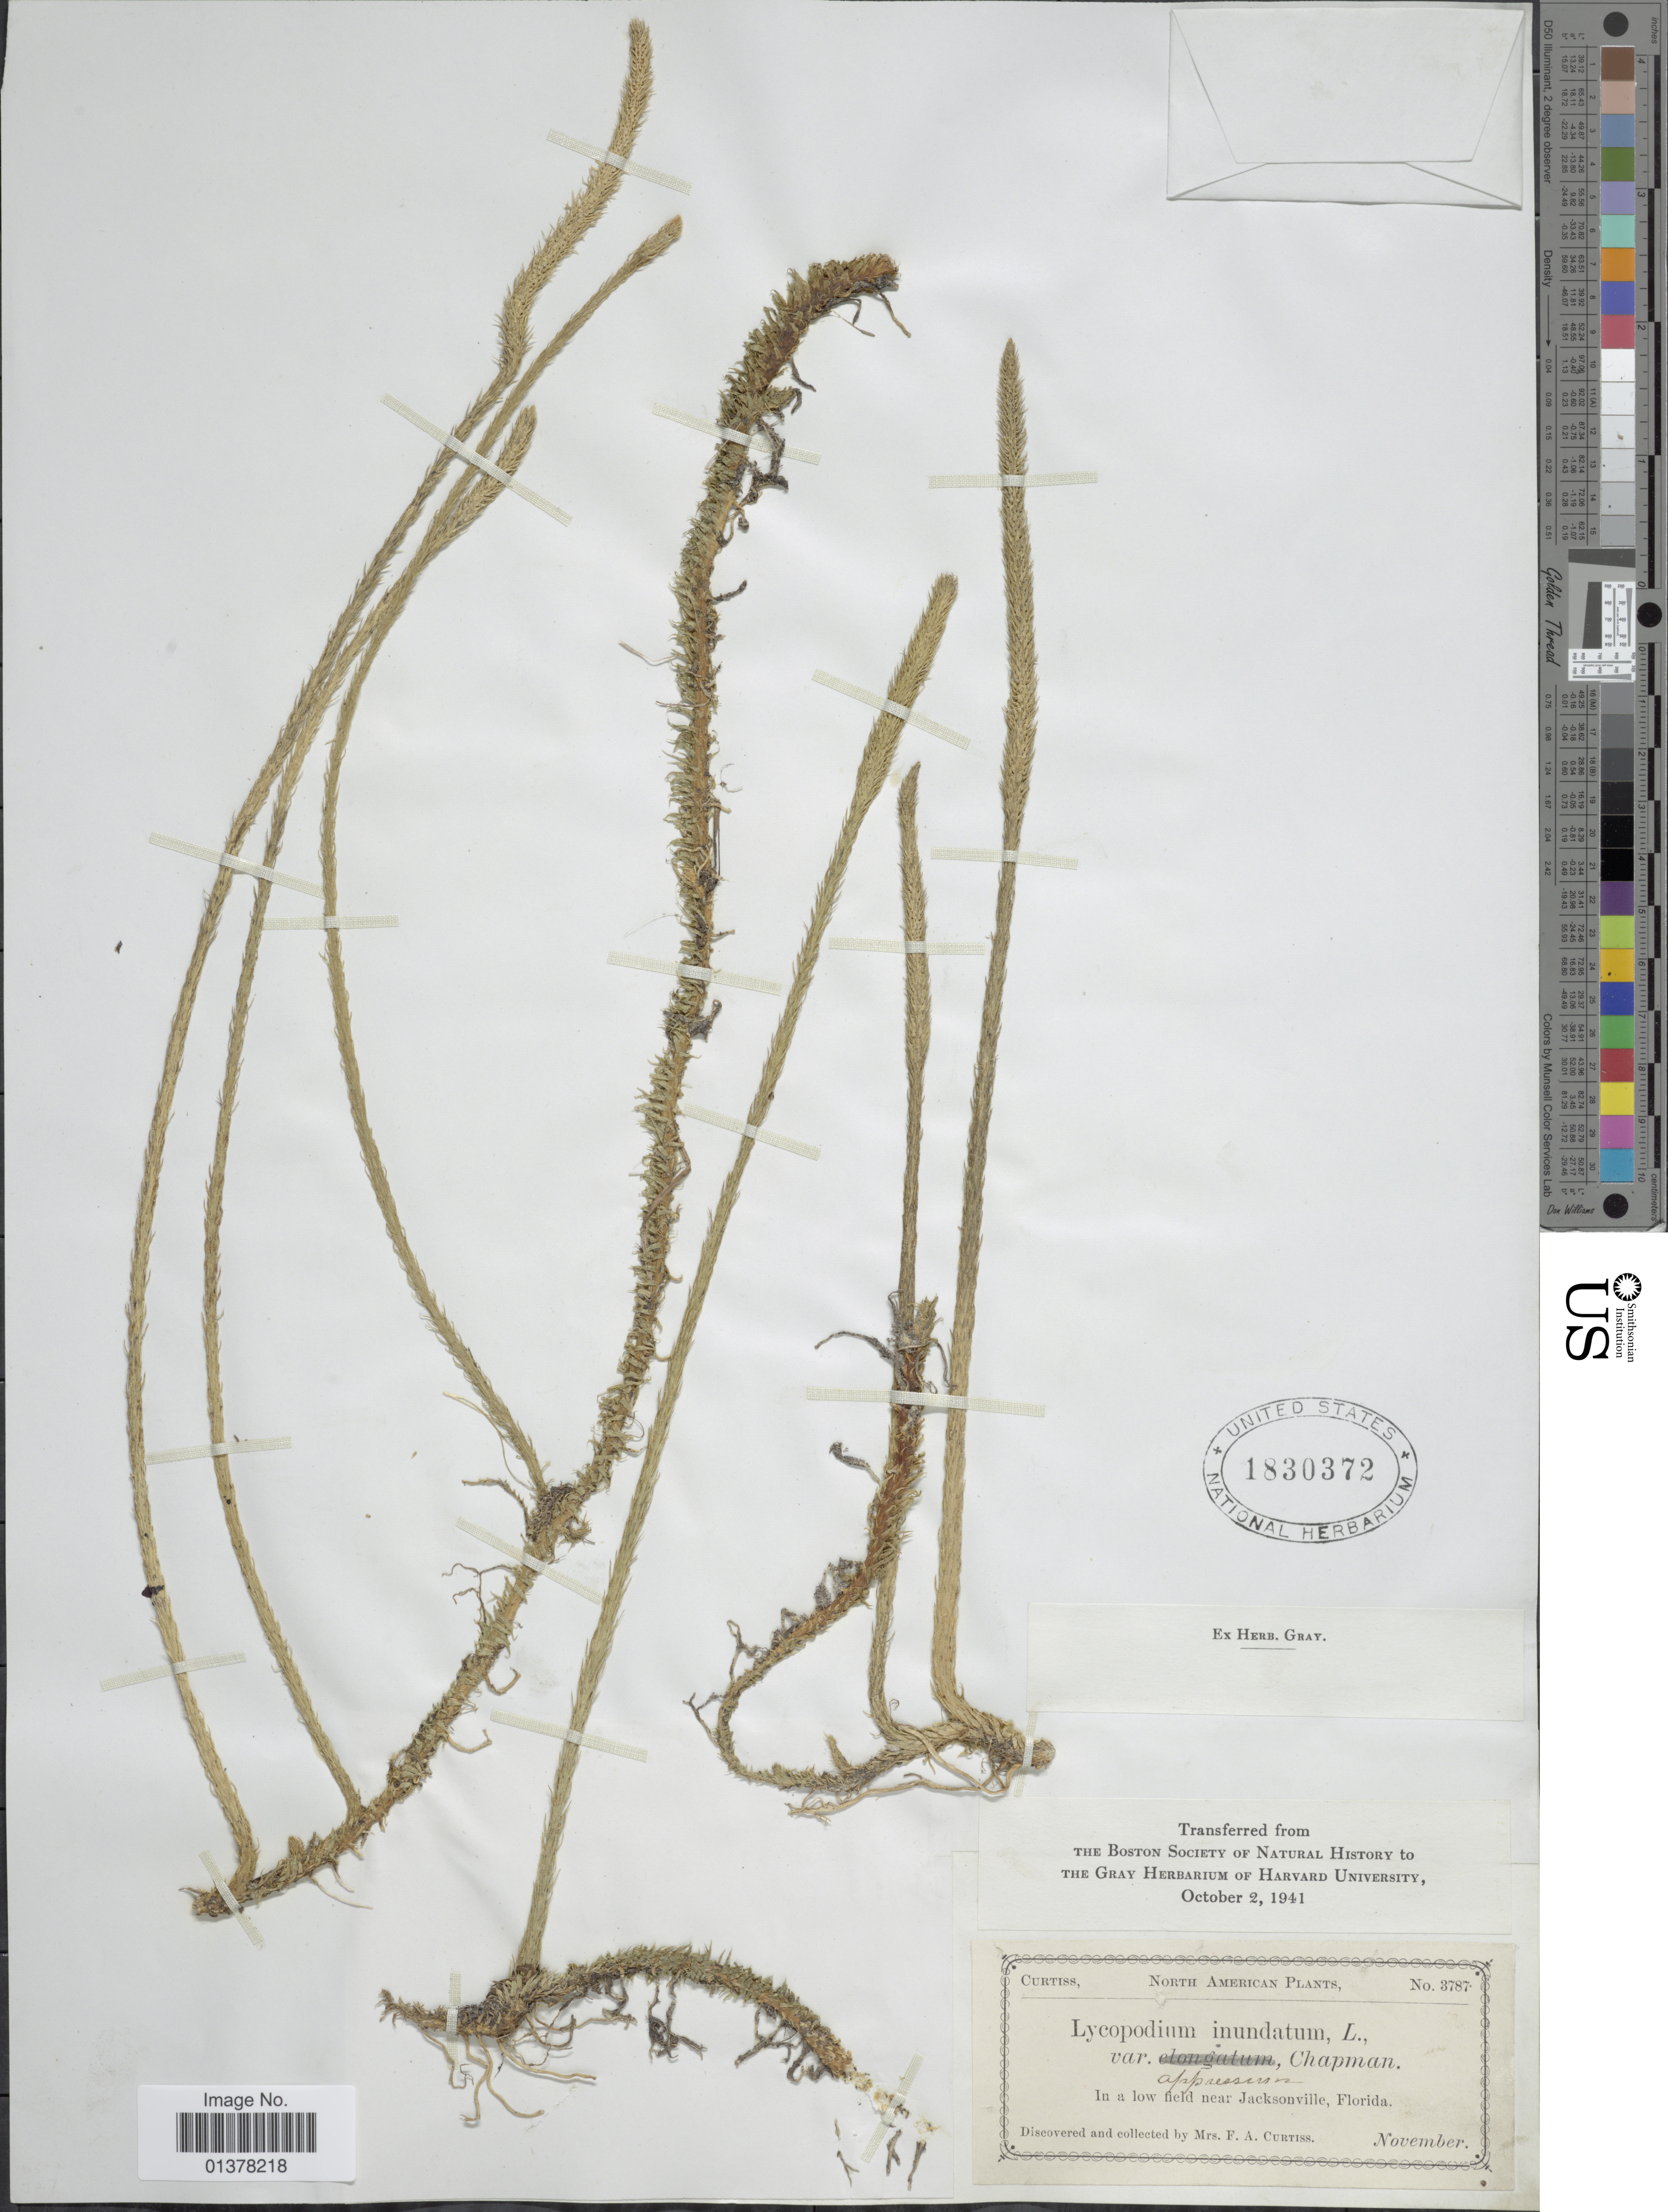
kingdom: Plantae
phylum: Tracheophyta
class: Lycopodiopsida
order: Lycopodiales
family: Lycopodiaceae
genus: Lycopodiella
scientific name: Lycopodiella appressa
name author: (Chapm.) Cranfill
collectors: F. A. Curtiss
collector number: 3787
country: United States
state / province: Florida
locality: In a low field near Jacksonville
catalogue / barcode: US 1830372